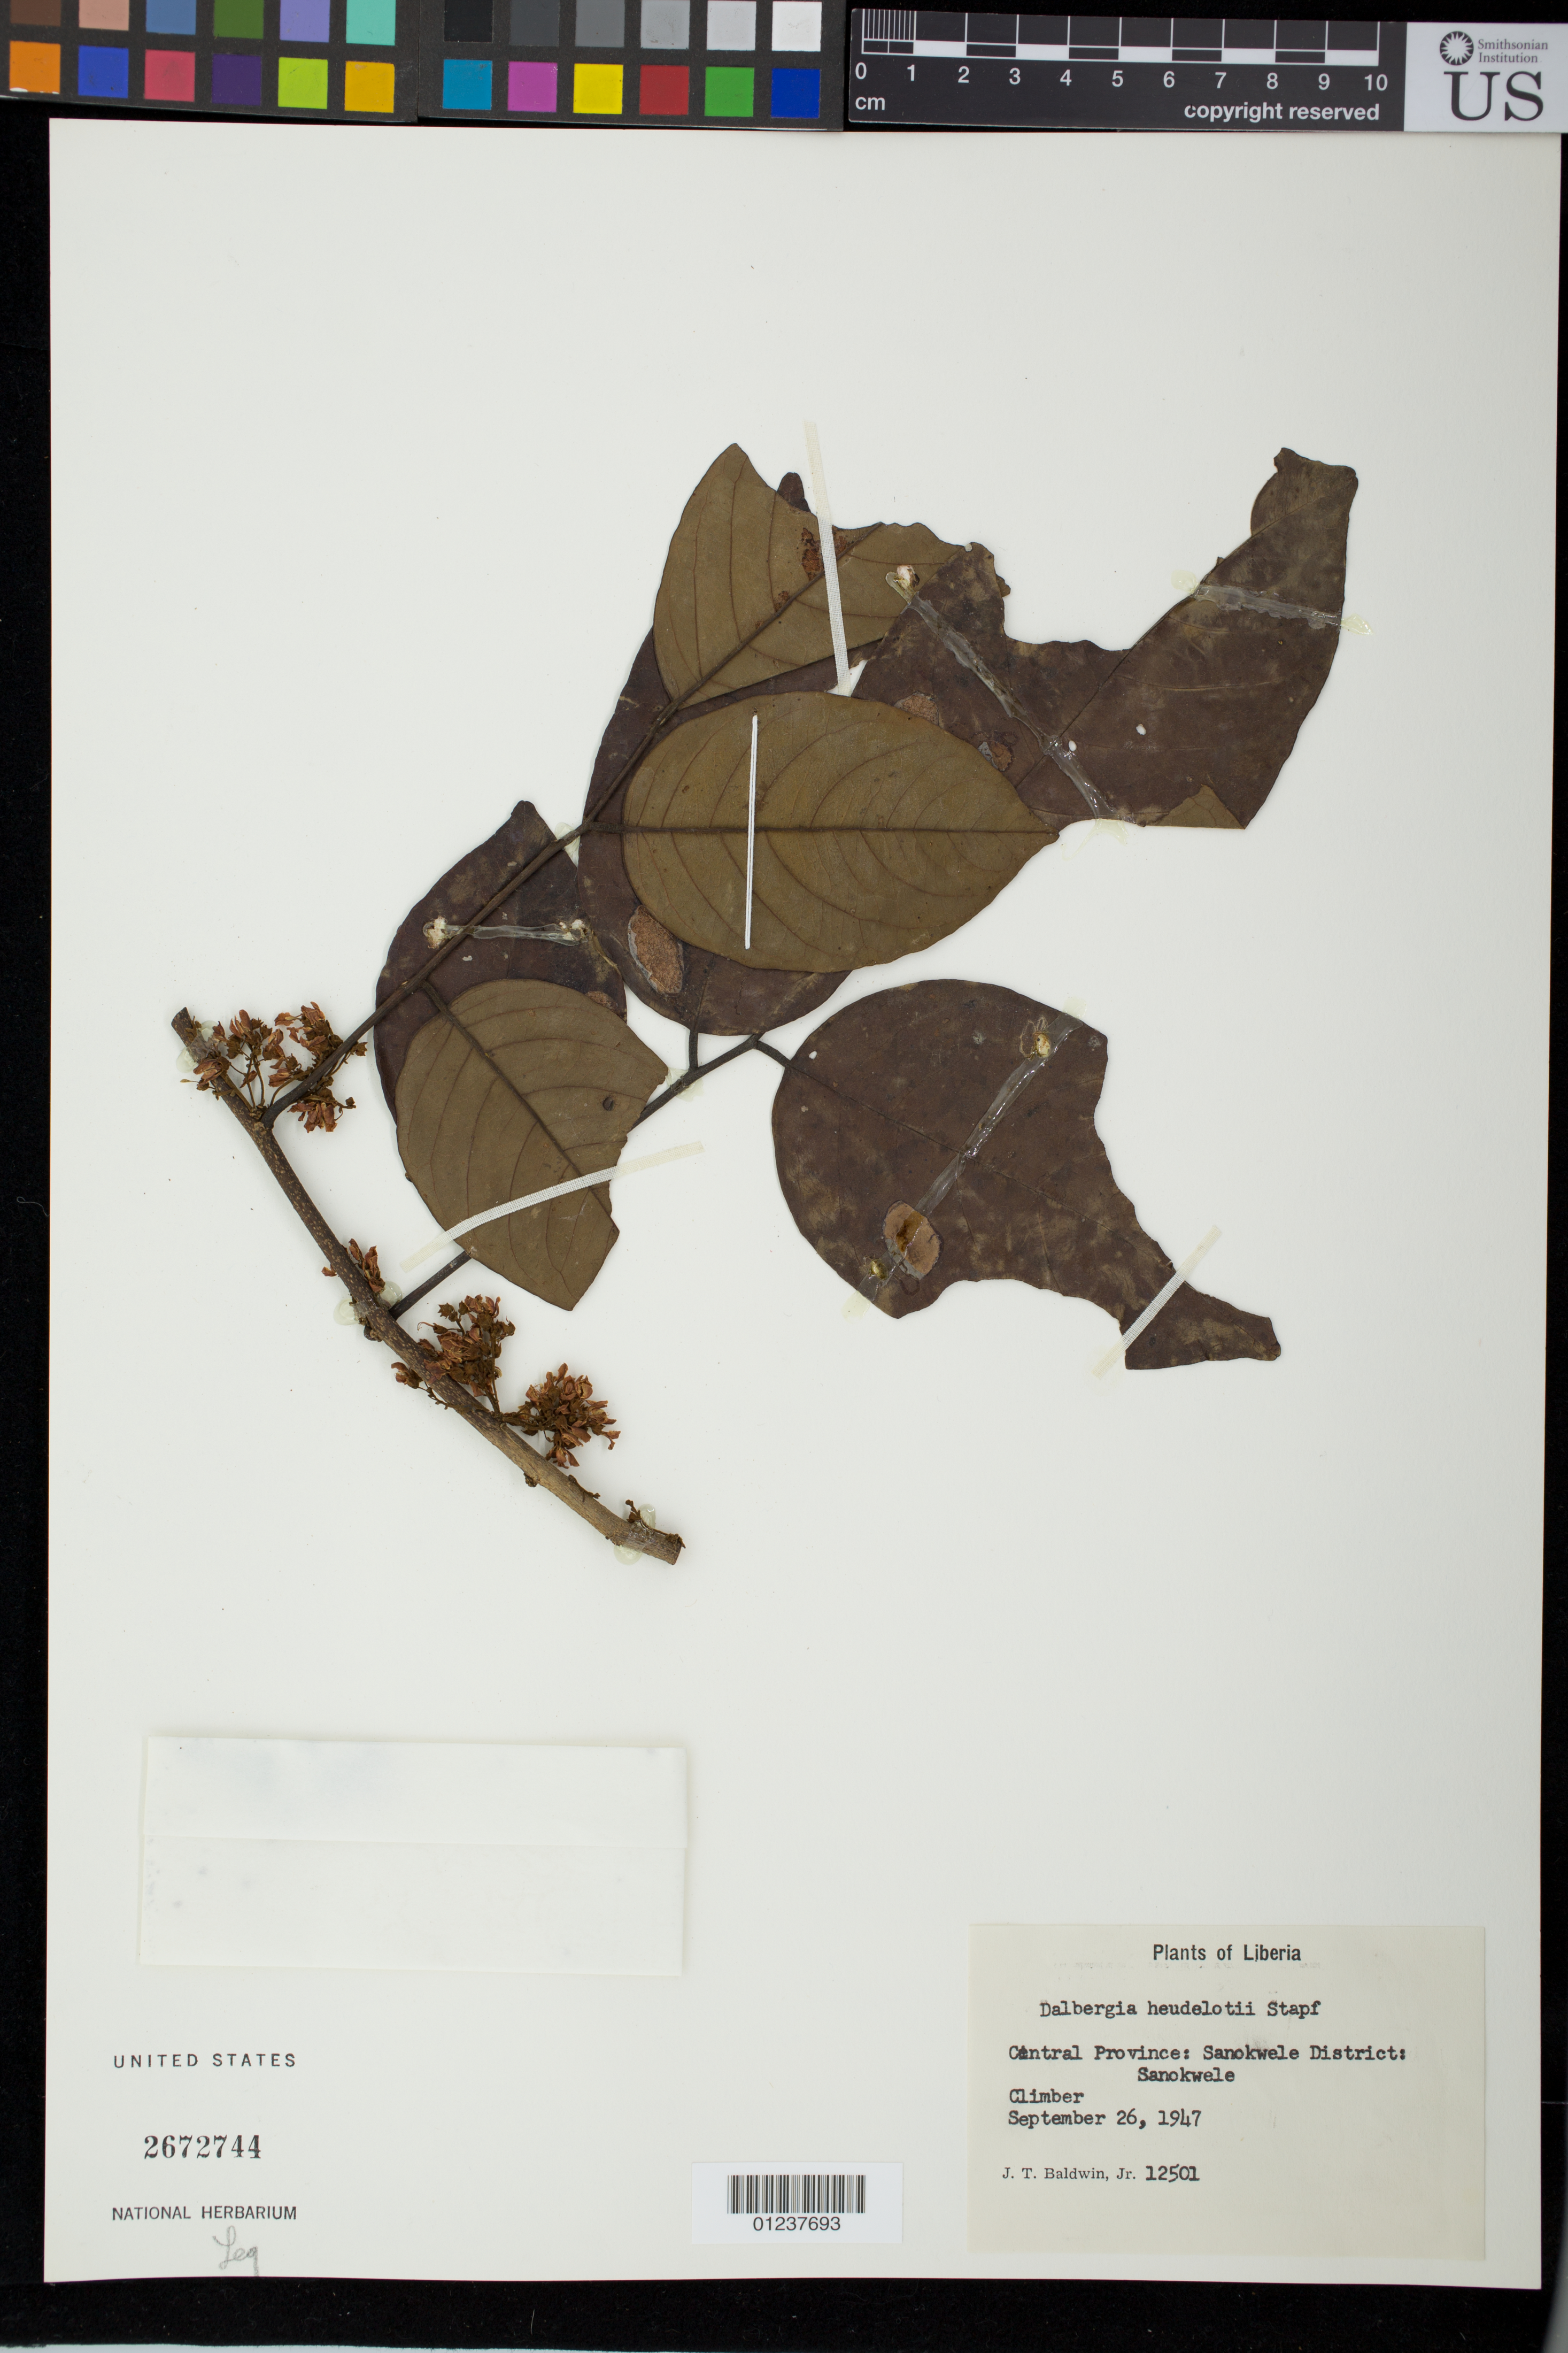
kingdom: Plantae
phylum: Tracheophyta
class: Magnoliopsida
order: Fabales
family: Fabaceae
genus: Dalbergia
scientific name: Dalbergia heudelotii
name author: Stapf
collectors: J. T. Baldwin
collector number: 12501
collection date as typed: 26 Sep 1947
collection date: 1947-09-26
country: Liberia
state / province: Nimba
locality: Central Province: Sanokwele District, Sanokwele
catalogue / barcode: US 2672744